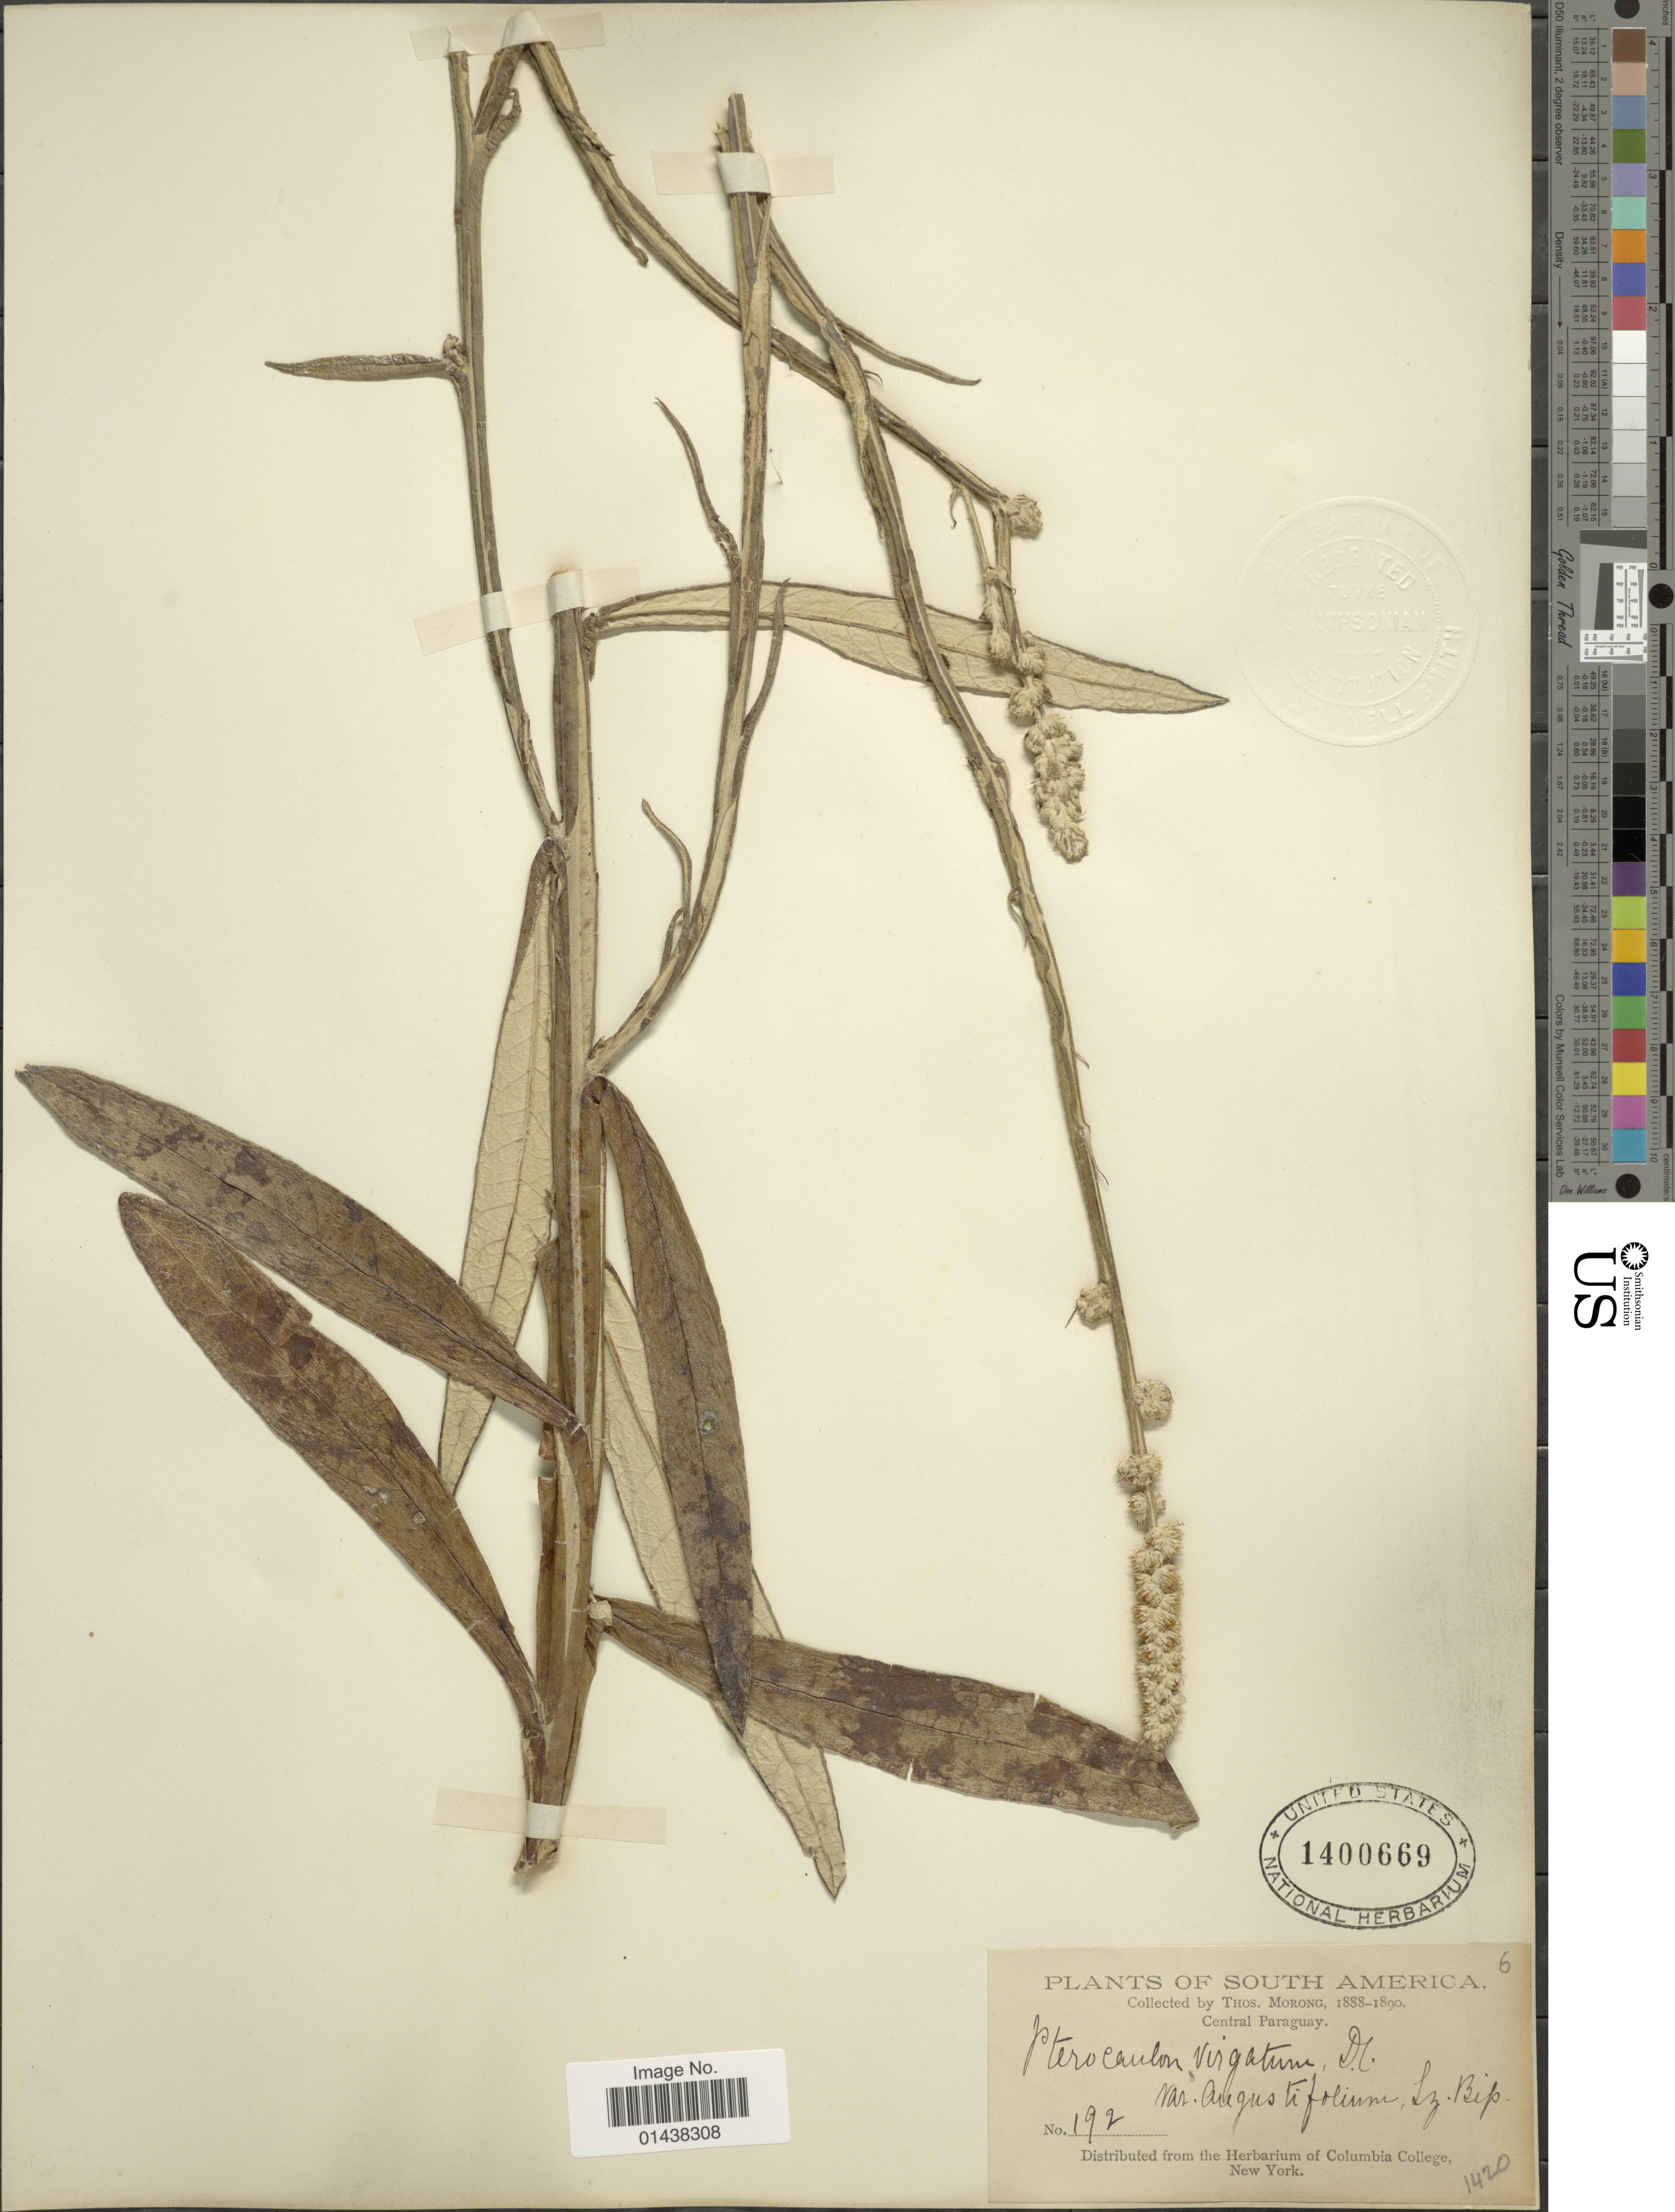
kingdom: Plantae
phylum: Tracheophyta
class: Magnoliopsida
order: Asterales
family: Asteraceae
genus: Pterocaulon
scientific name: Pterocaulon virgatum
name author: (L.) DC.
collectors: ex herb. T. Morong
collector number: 192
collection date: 1888/1890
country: Paraguay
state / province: Central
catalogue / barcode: US 1400669